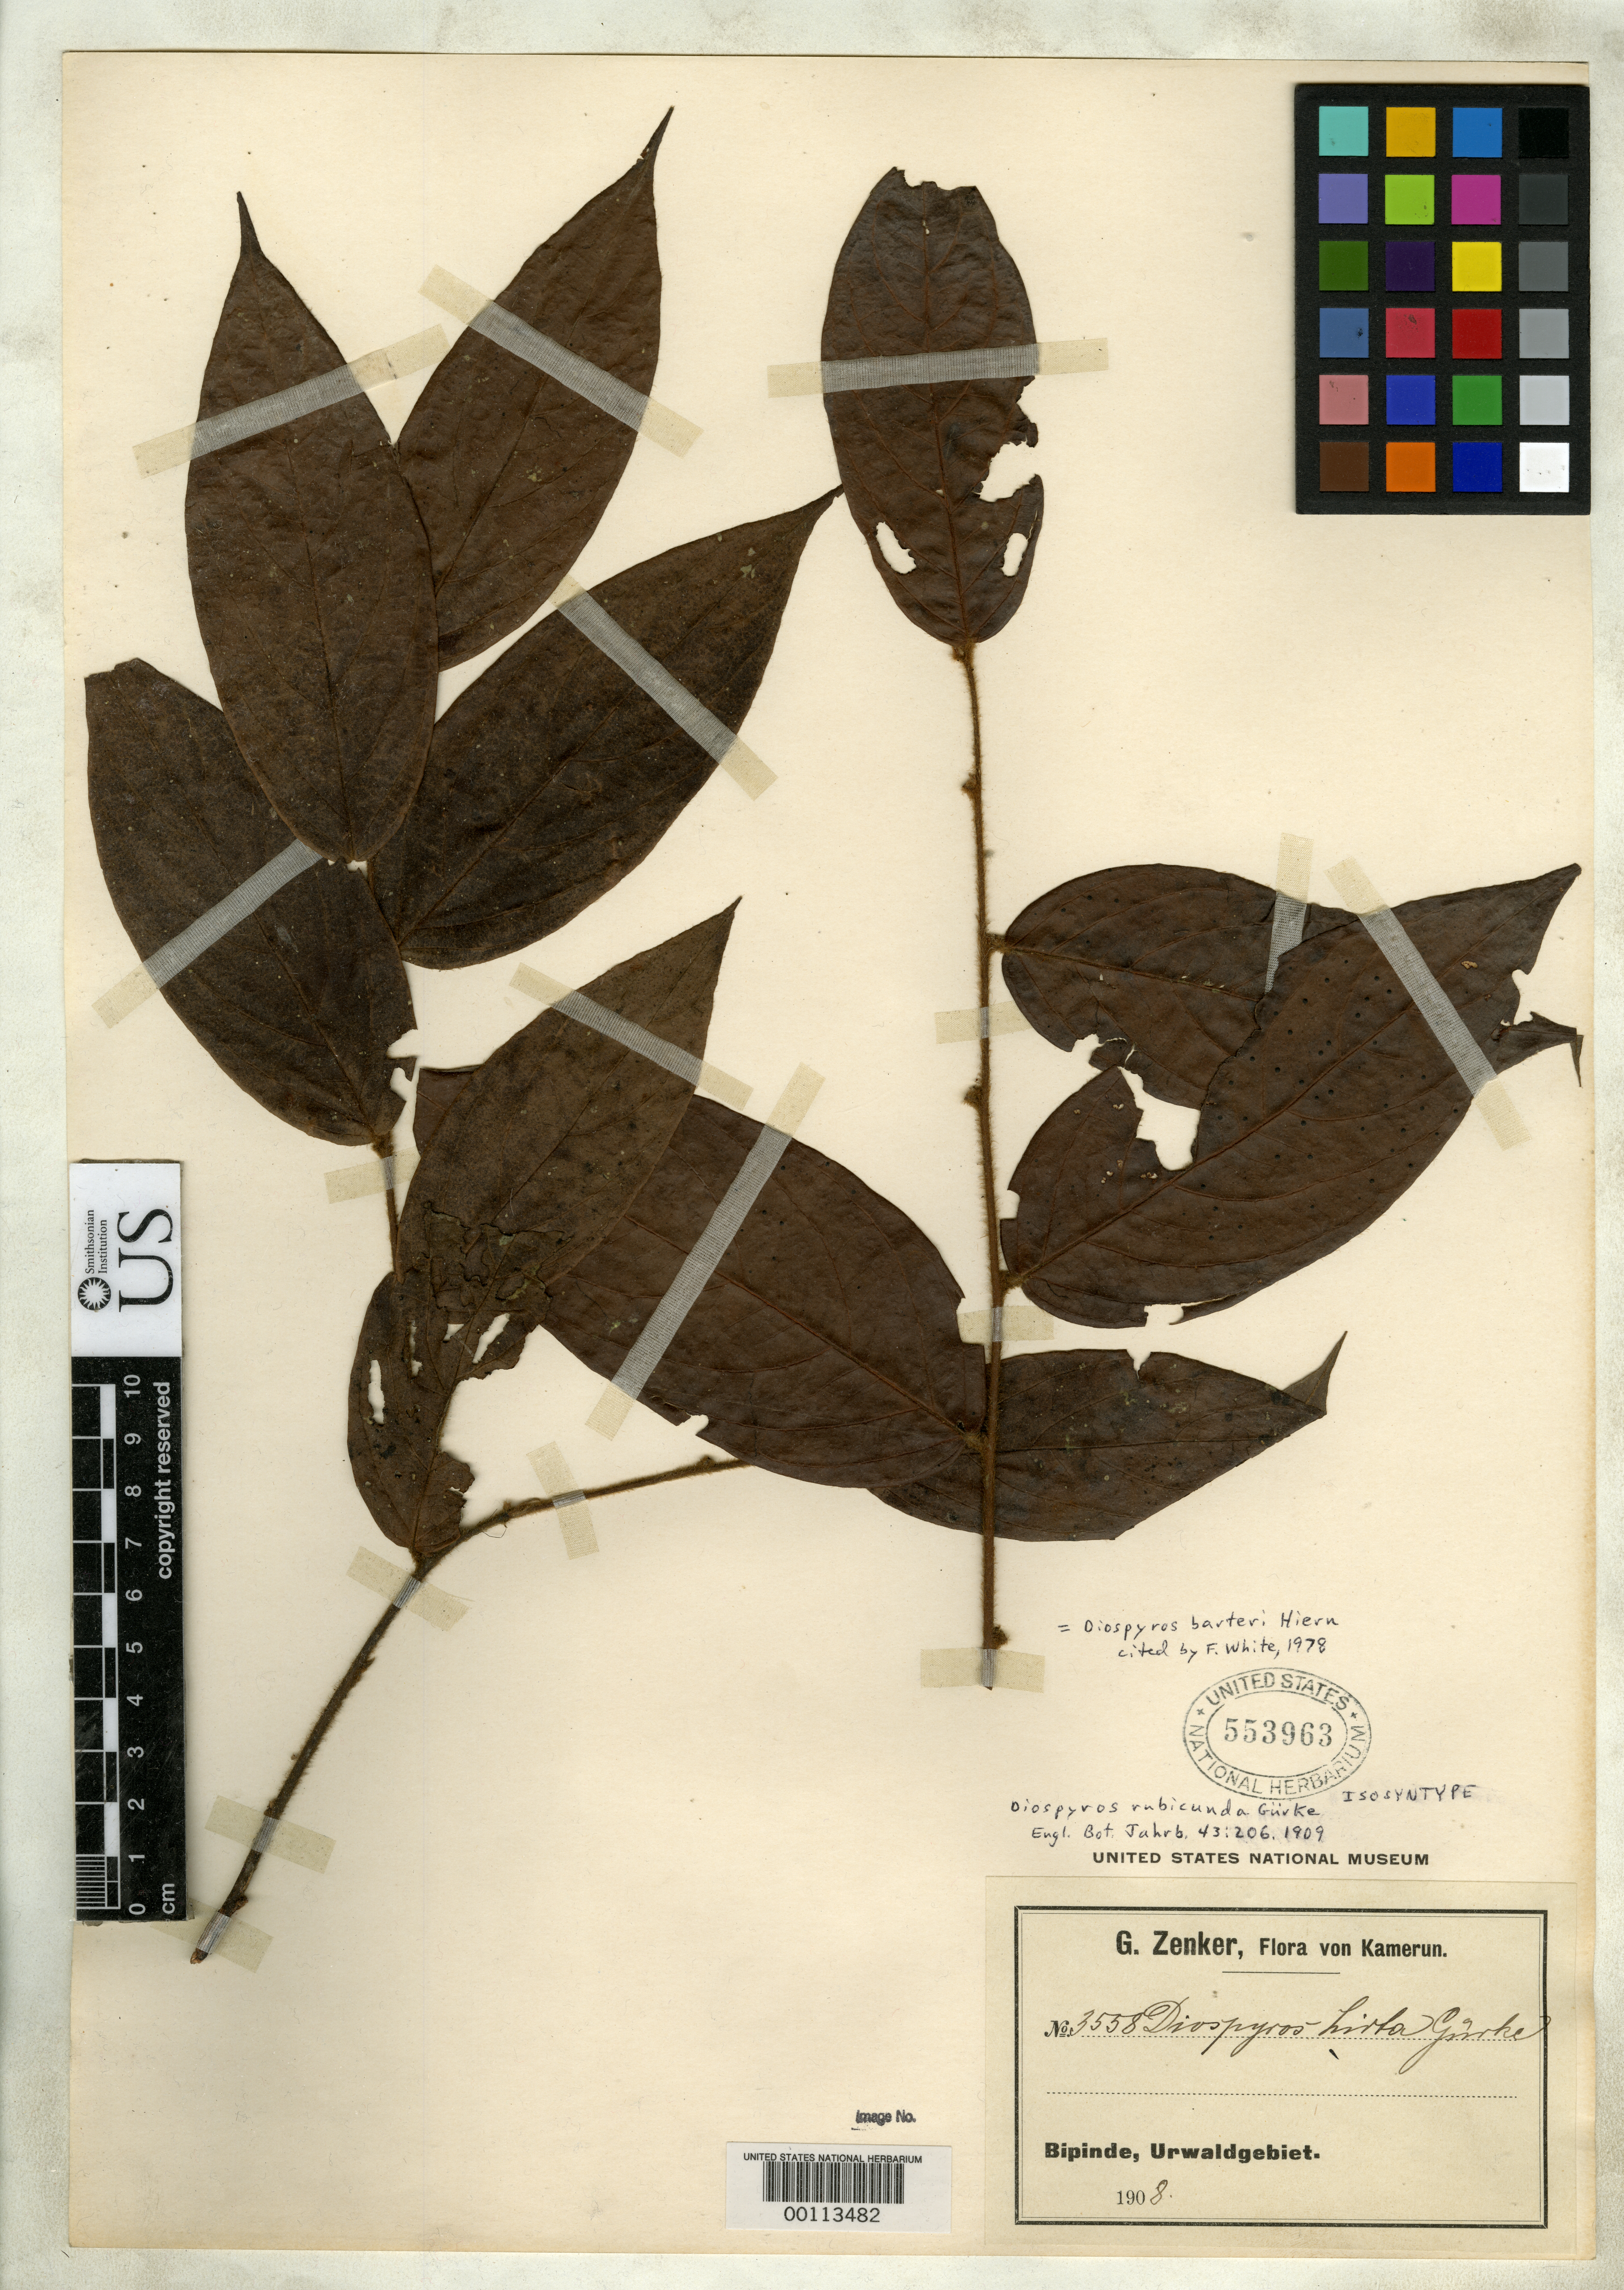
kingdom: Plantae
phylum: Tracheophyta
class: Magnoliopsida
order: Ericales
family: Ebenaceae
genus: Diospyros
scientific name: Diospyros rubicunda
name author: Gürke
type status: Isosyntype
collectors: G. A. Zenker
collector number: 3558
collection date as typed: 1908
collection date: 1908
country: Cameroon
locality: Bipinde, Urwaldgebiet.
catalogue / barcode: US 553963